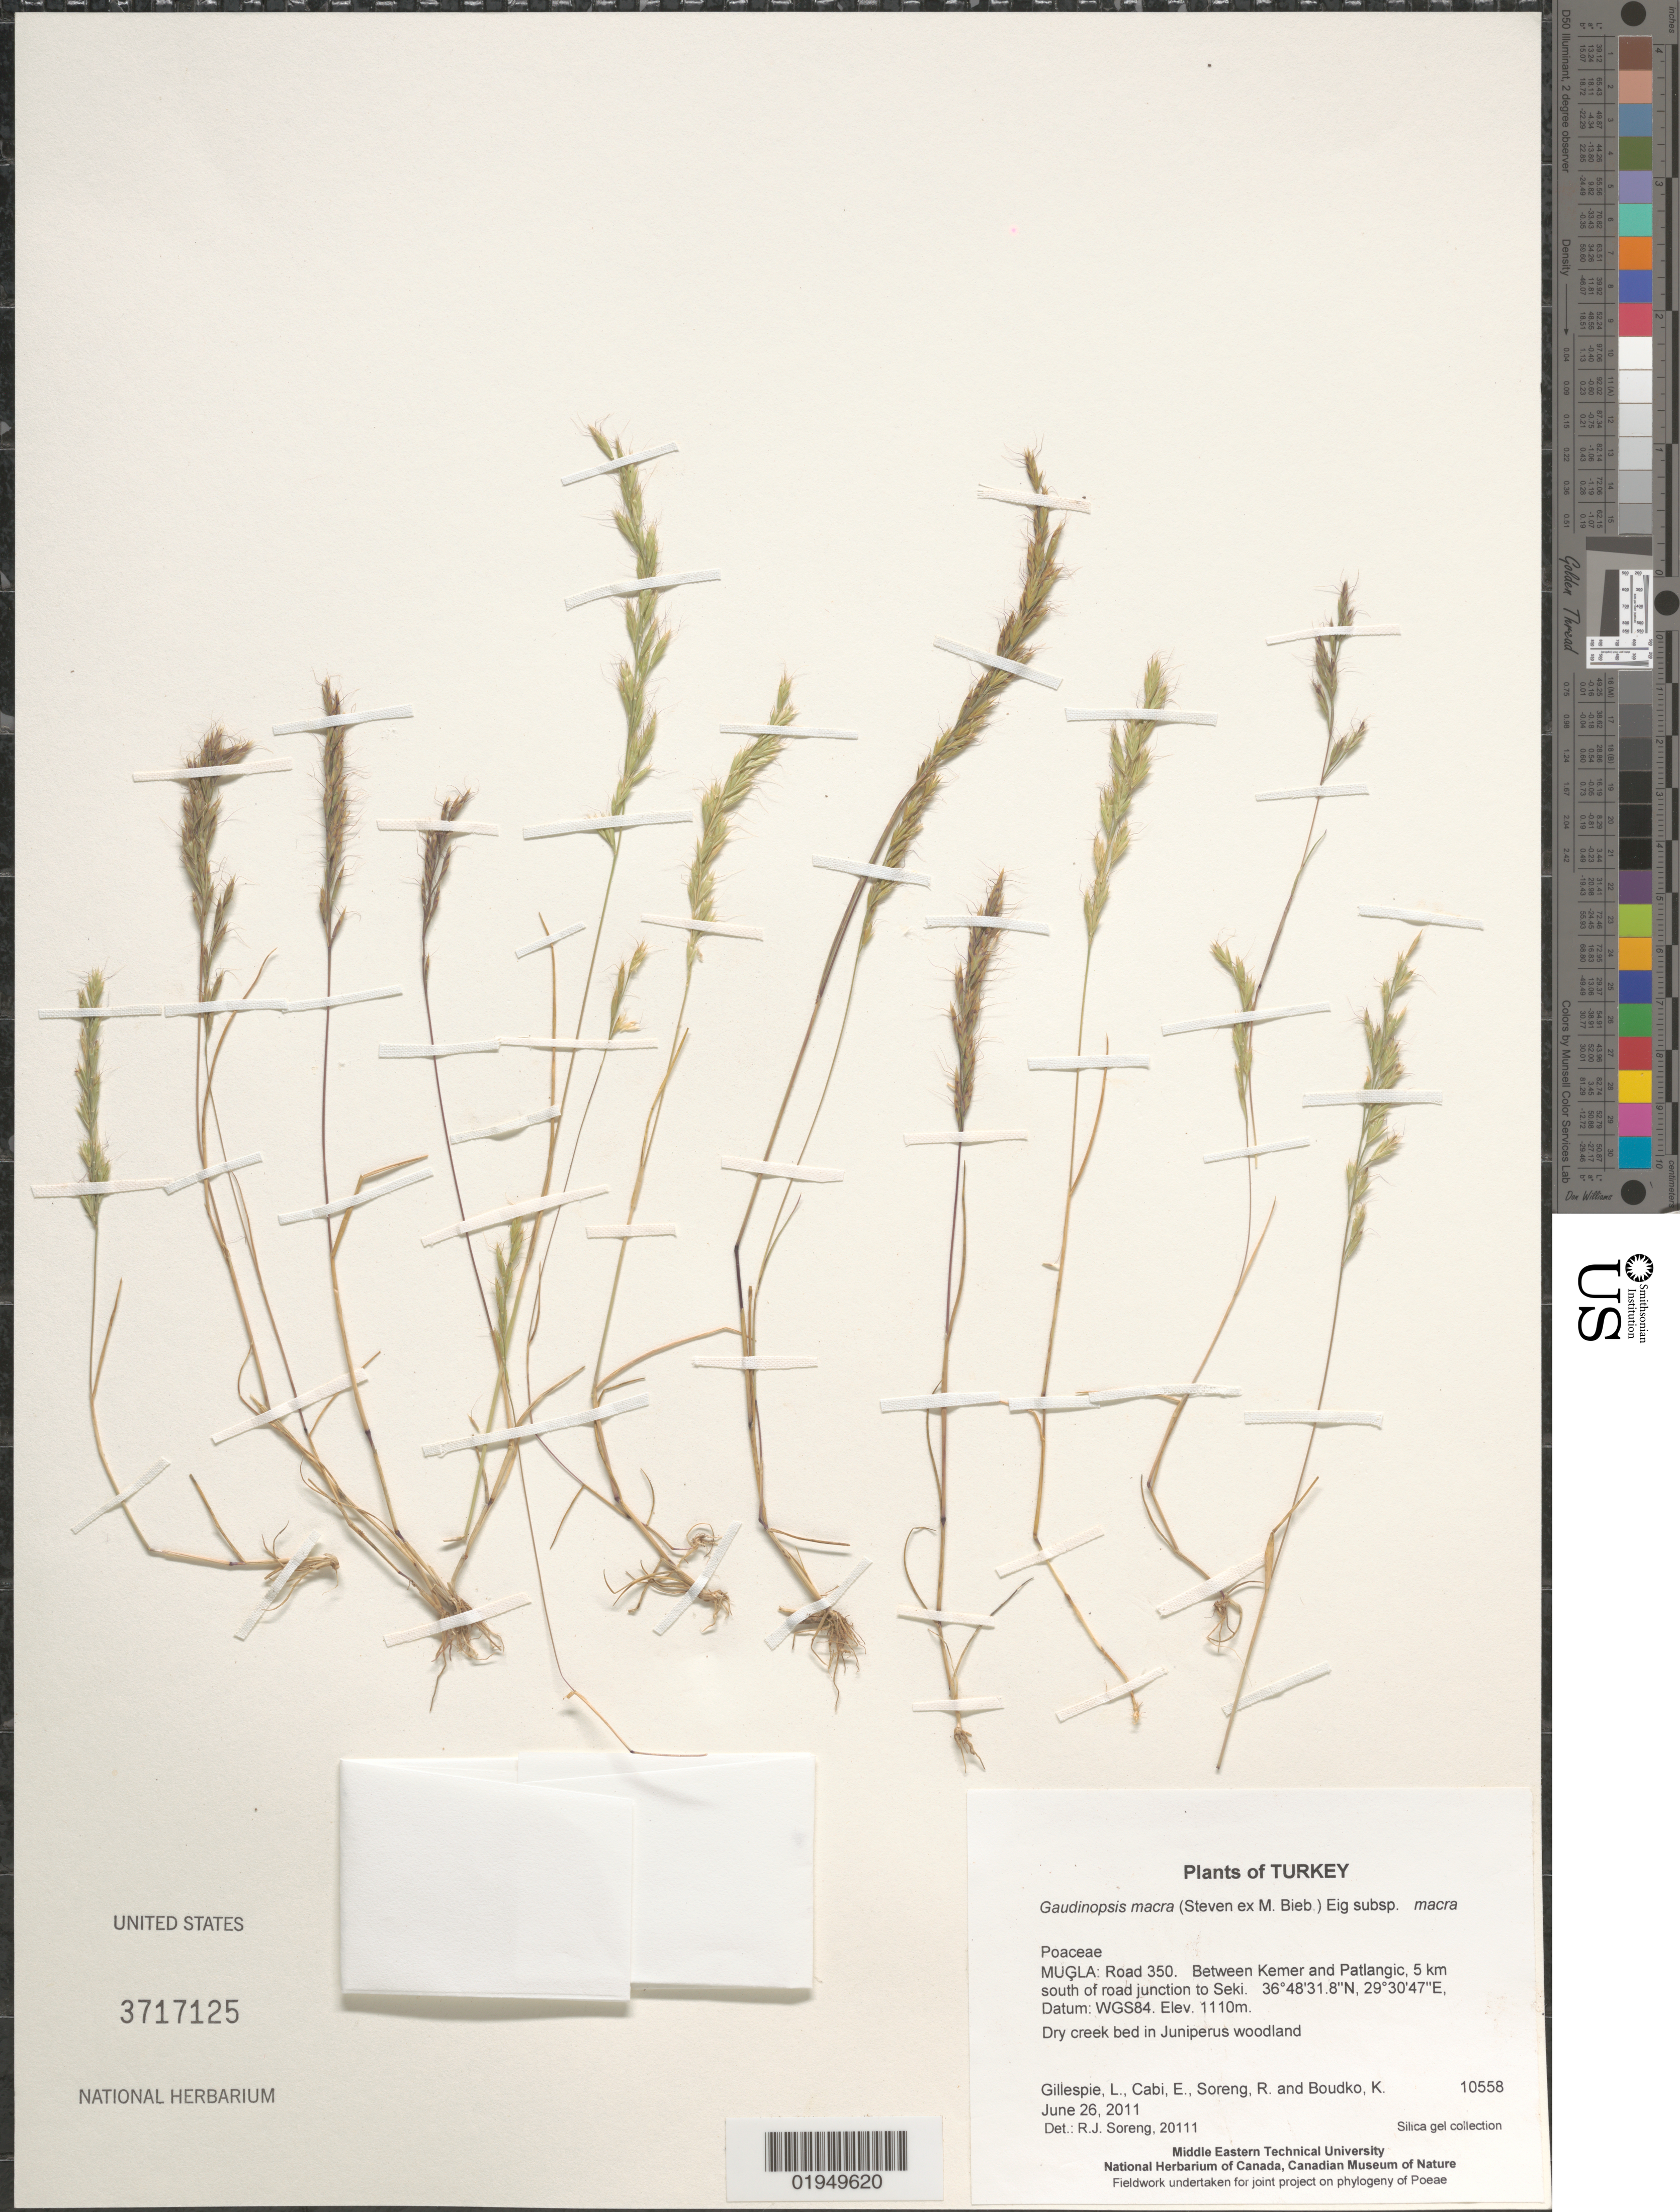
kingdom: Plantae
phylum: Tracheophyta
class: Liliopsida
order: Poales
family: Poaceae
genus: Gaudinopsis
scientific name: Gaudinopsis macra subsp. macra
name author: (Steven ex M. Bieb.) Eig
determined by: Soreng, Robert J., Research Associate (BOT), Smithsonian Institution - National Museum of Natural History (UNITED STATES)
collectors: L. J. Gillespie, E. Cabi, R. J. Soreng & K. Boudko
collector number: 10558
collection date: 2011-06-26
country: Turkey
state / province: Mugla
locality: Road 350. Between Kemer and Patlangic, 5 km south of road junction to Seki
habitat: Dry creek bed in Juniperus woodland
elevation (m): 1110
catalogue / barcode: US 3717125